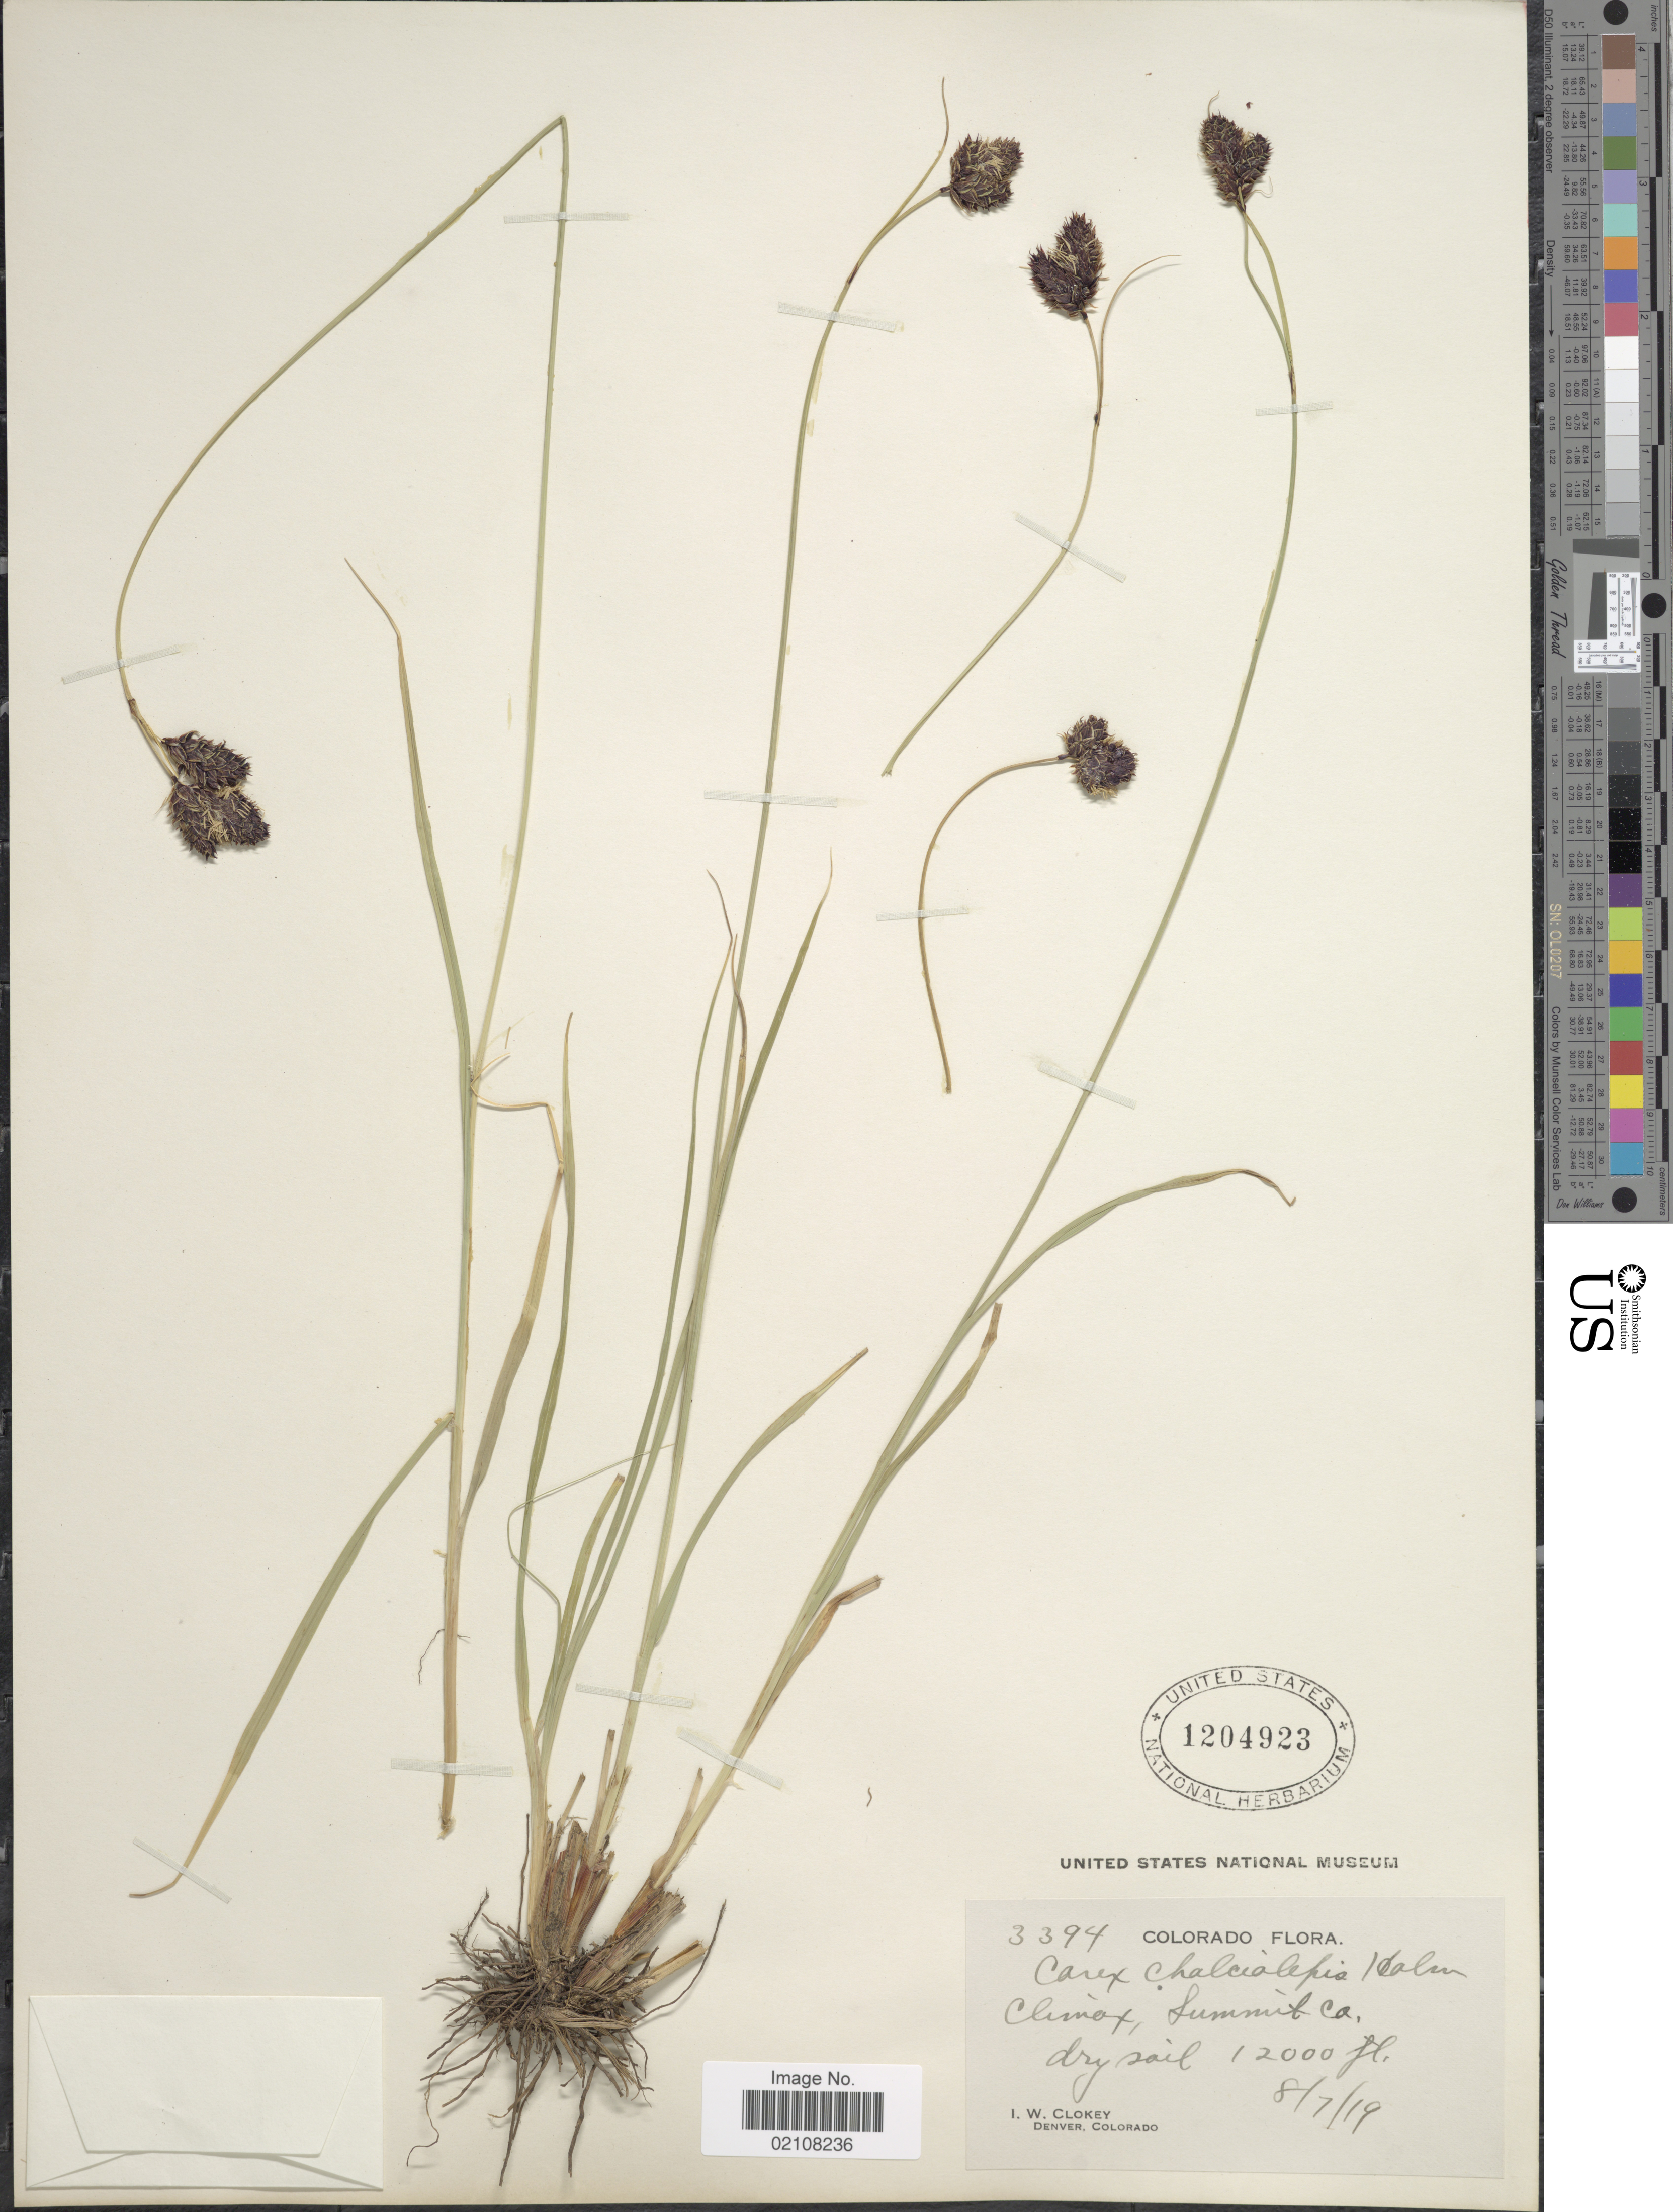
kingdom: Plantae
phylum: Tracheophyta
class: Liliopsida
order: Poales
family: Cyperaceae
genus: Carex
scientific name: Carex chalciolepis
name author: Holm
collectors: I. W. Clokey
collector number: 3394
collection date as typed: Transcribed d/m/y: 7/8/19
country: United States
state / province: Colorado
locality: Climox, Summit Co.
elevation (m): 3658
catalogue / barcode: US 1204923